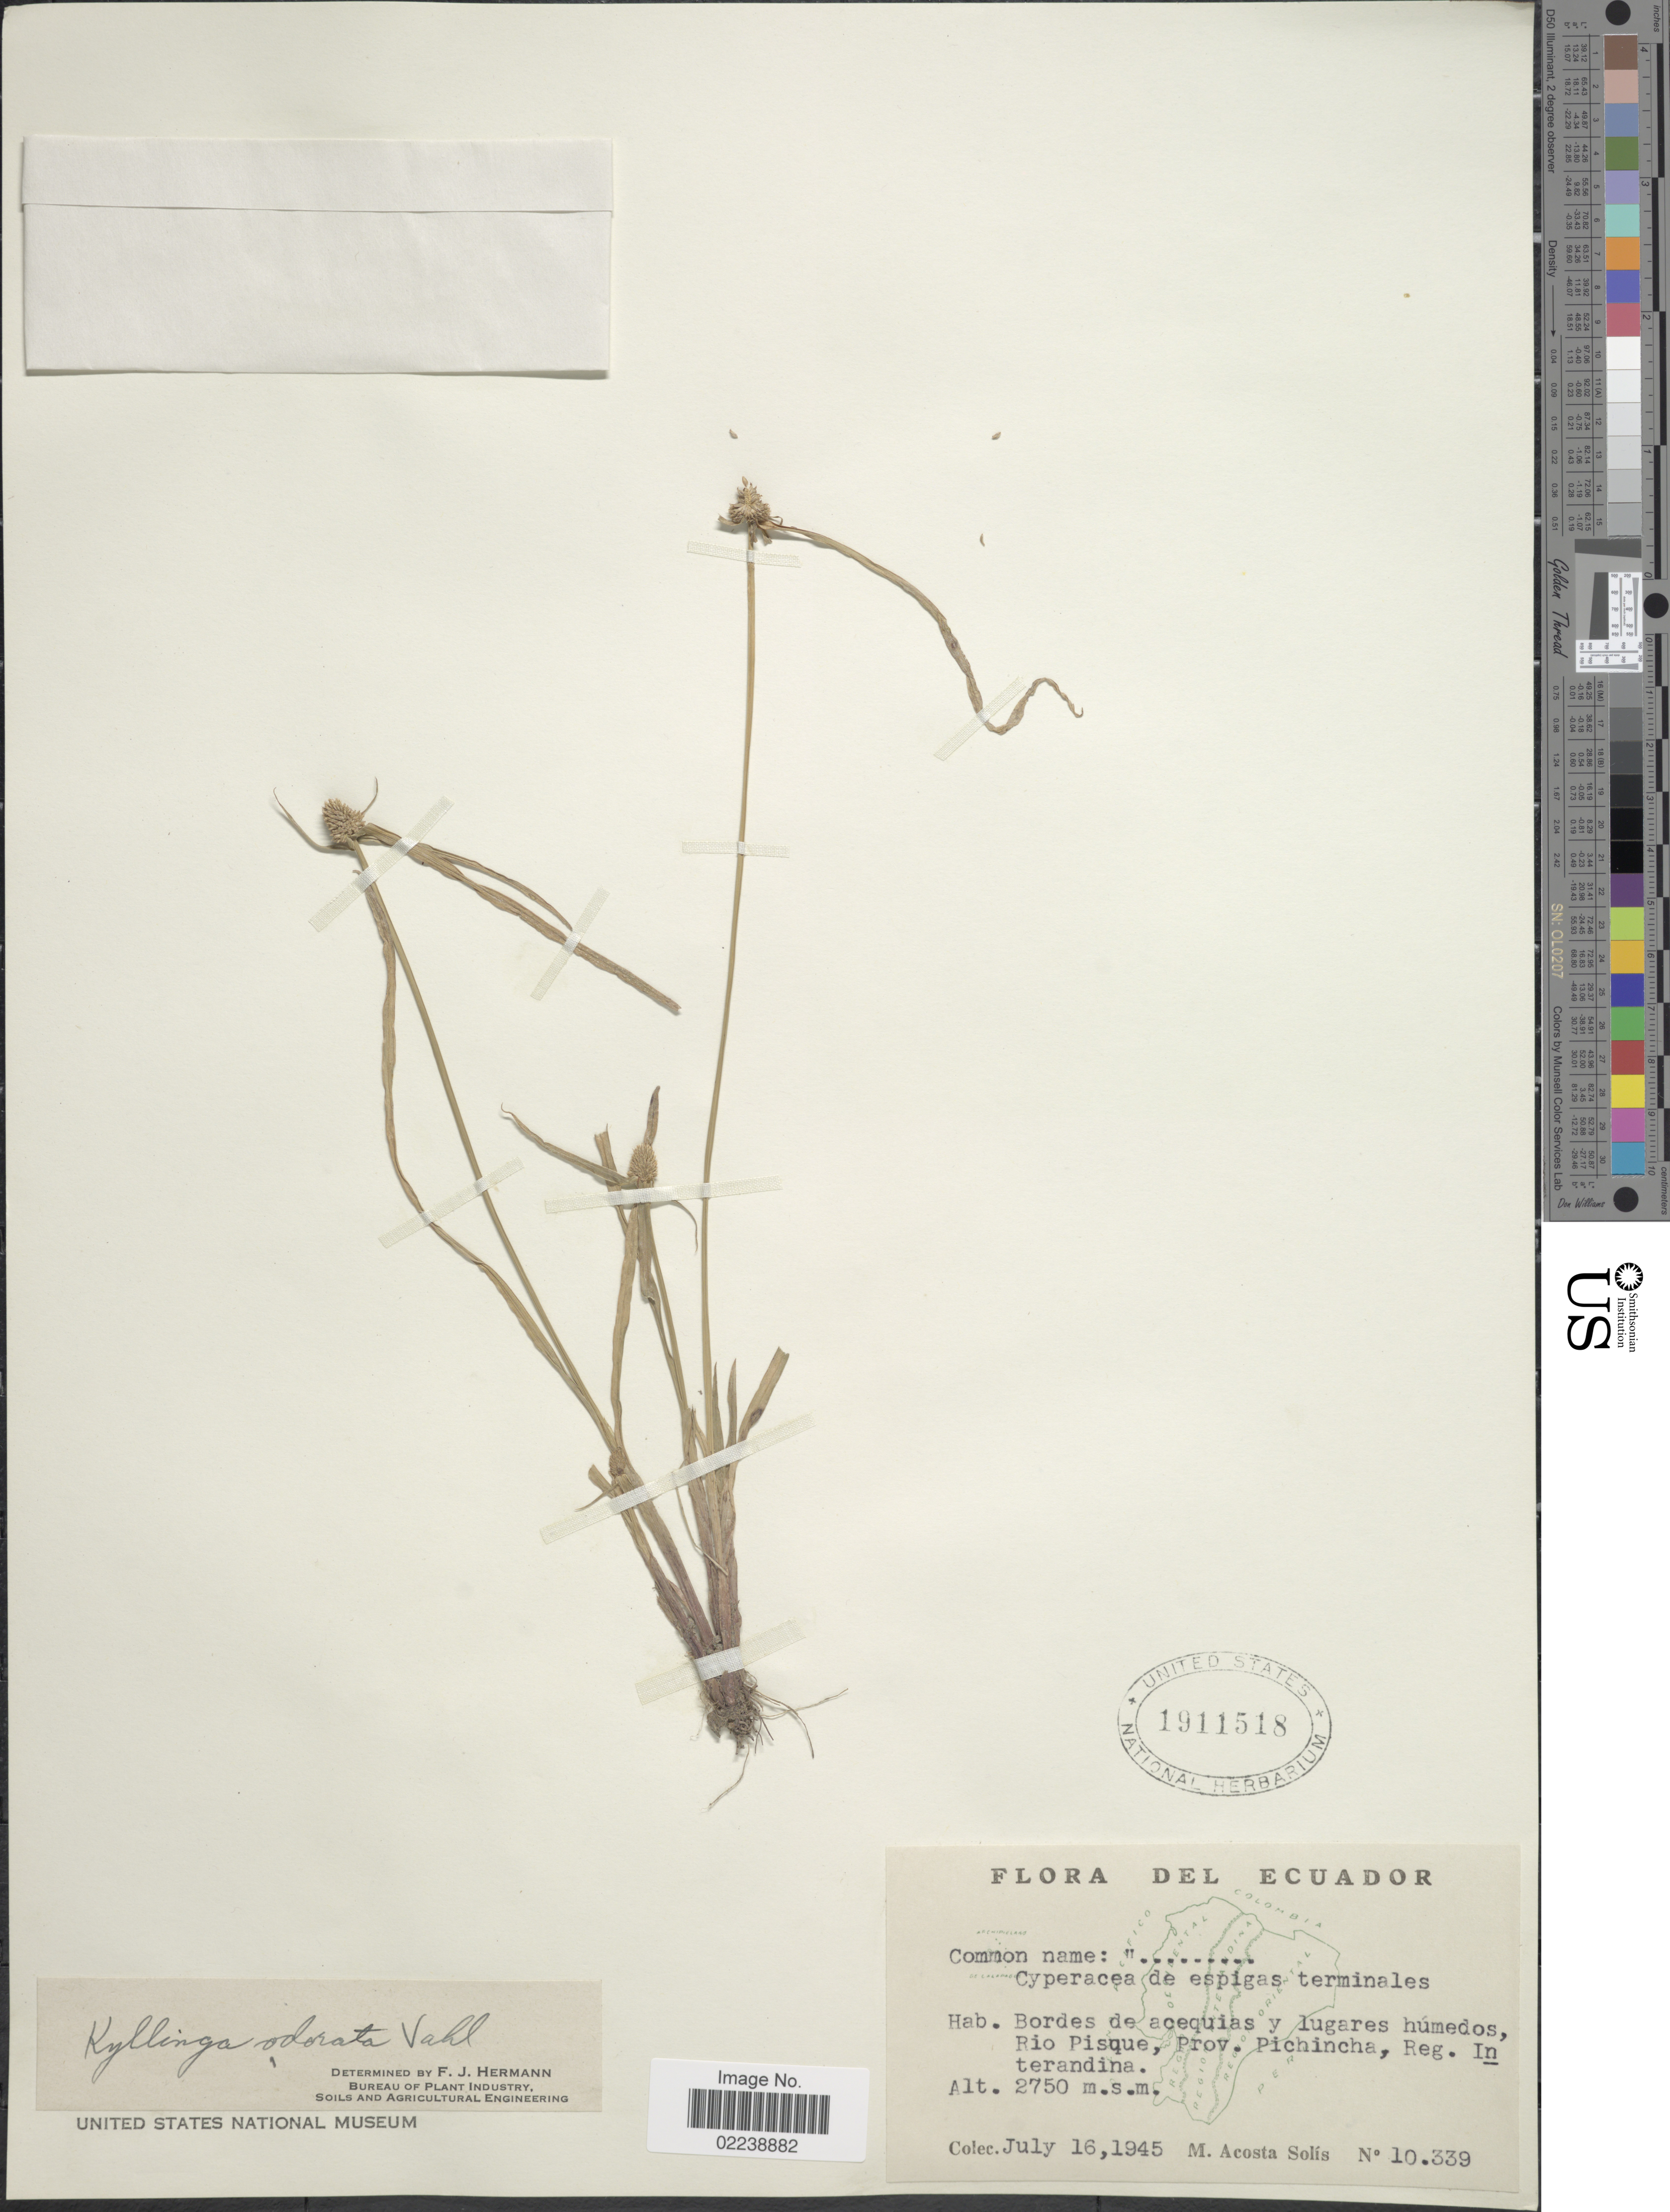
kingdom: Plantae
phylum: Tracheophyta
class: Liliopsida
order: Poales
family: Cyperaceae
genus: Cyperus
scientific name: Cyperus hortensis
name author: (Salzm. ex Steud.) Dorr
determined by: Strong, Mark T., (BOT), Smithsonian Institution - National Museum of Natural History (UNITED STATES)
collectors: M. Acosta Solis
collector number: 10339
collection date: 1945-07-16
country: Ecuador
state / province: Pichincha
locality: Rio Pisque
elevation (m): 2750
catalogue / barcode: US 1911518